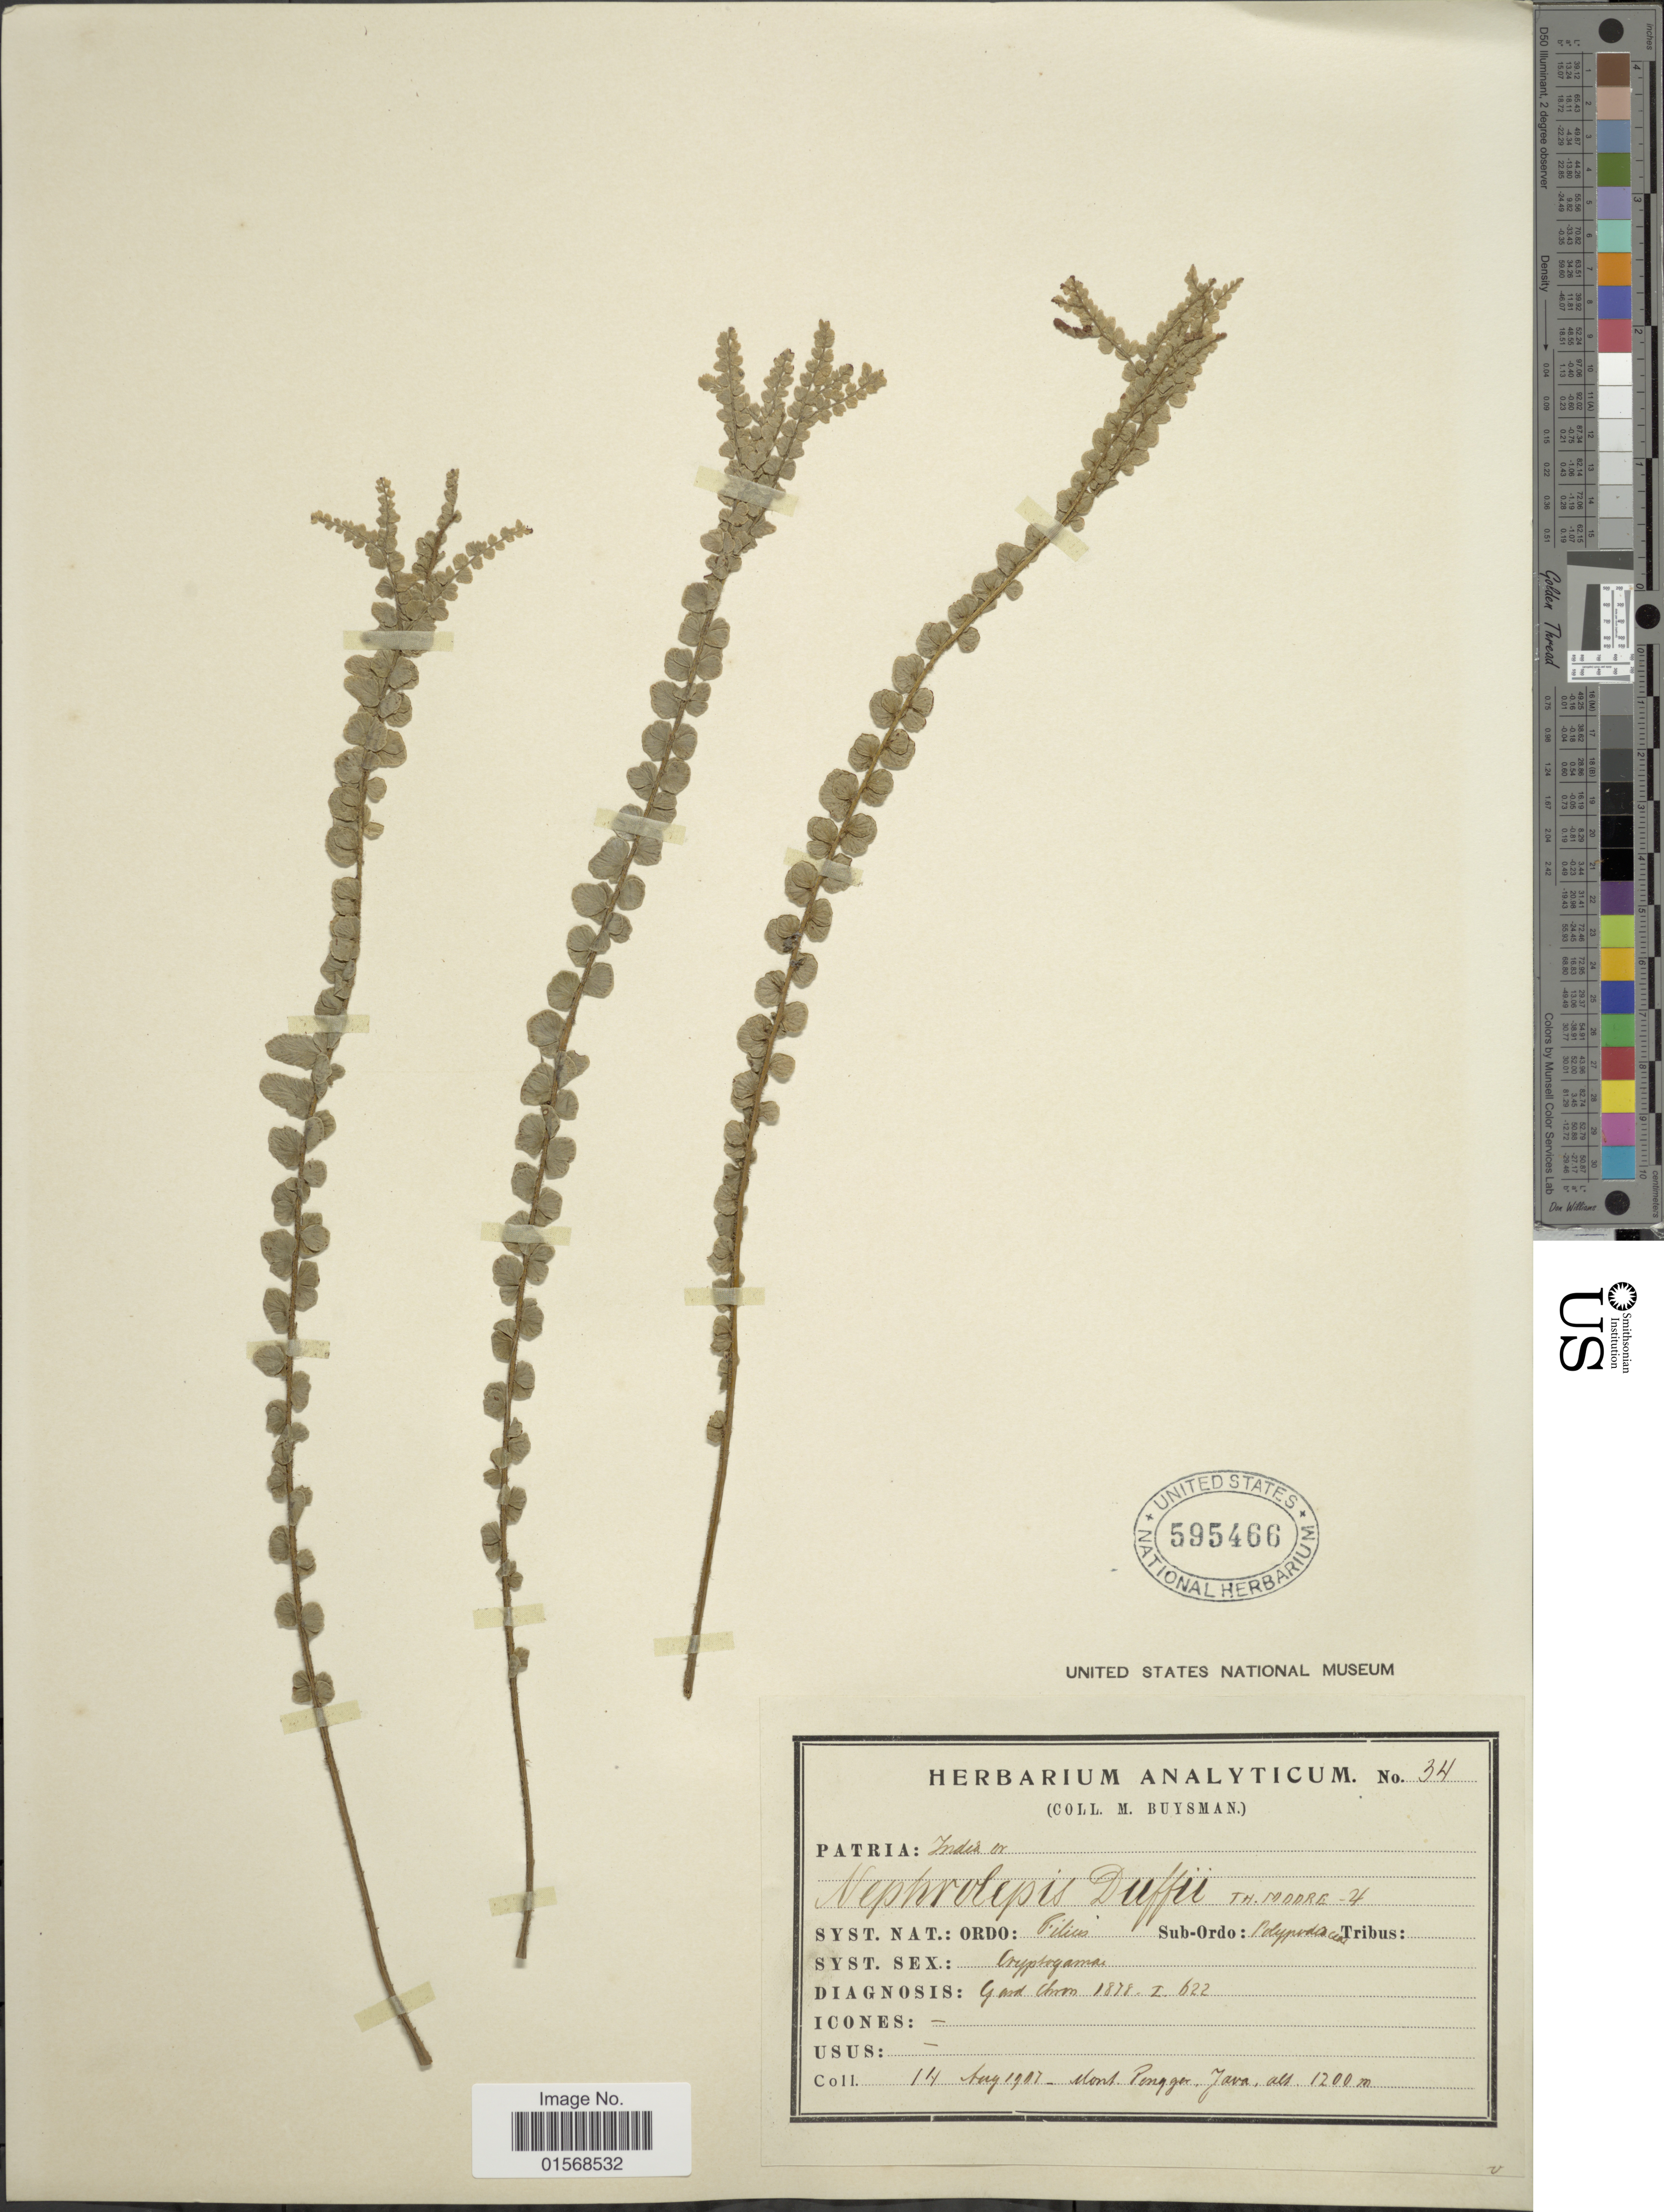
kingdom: Plantae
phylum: Tracheophyta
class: Polypodiopsida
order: Polypodiales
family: Nephrolepidaceae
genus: Nephrolepis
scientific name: Nephrolepis duffii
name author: T. Moore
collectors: M. Buysman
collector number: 34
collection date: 1907-08-14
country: Indonesia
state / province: Java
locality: Mont Penggar, Java.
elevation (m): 1200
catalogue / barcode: US 595466